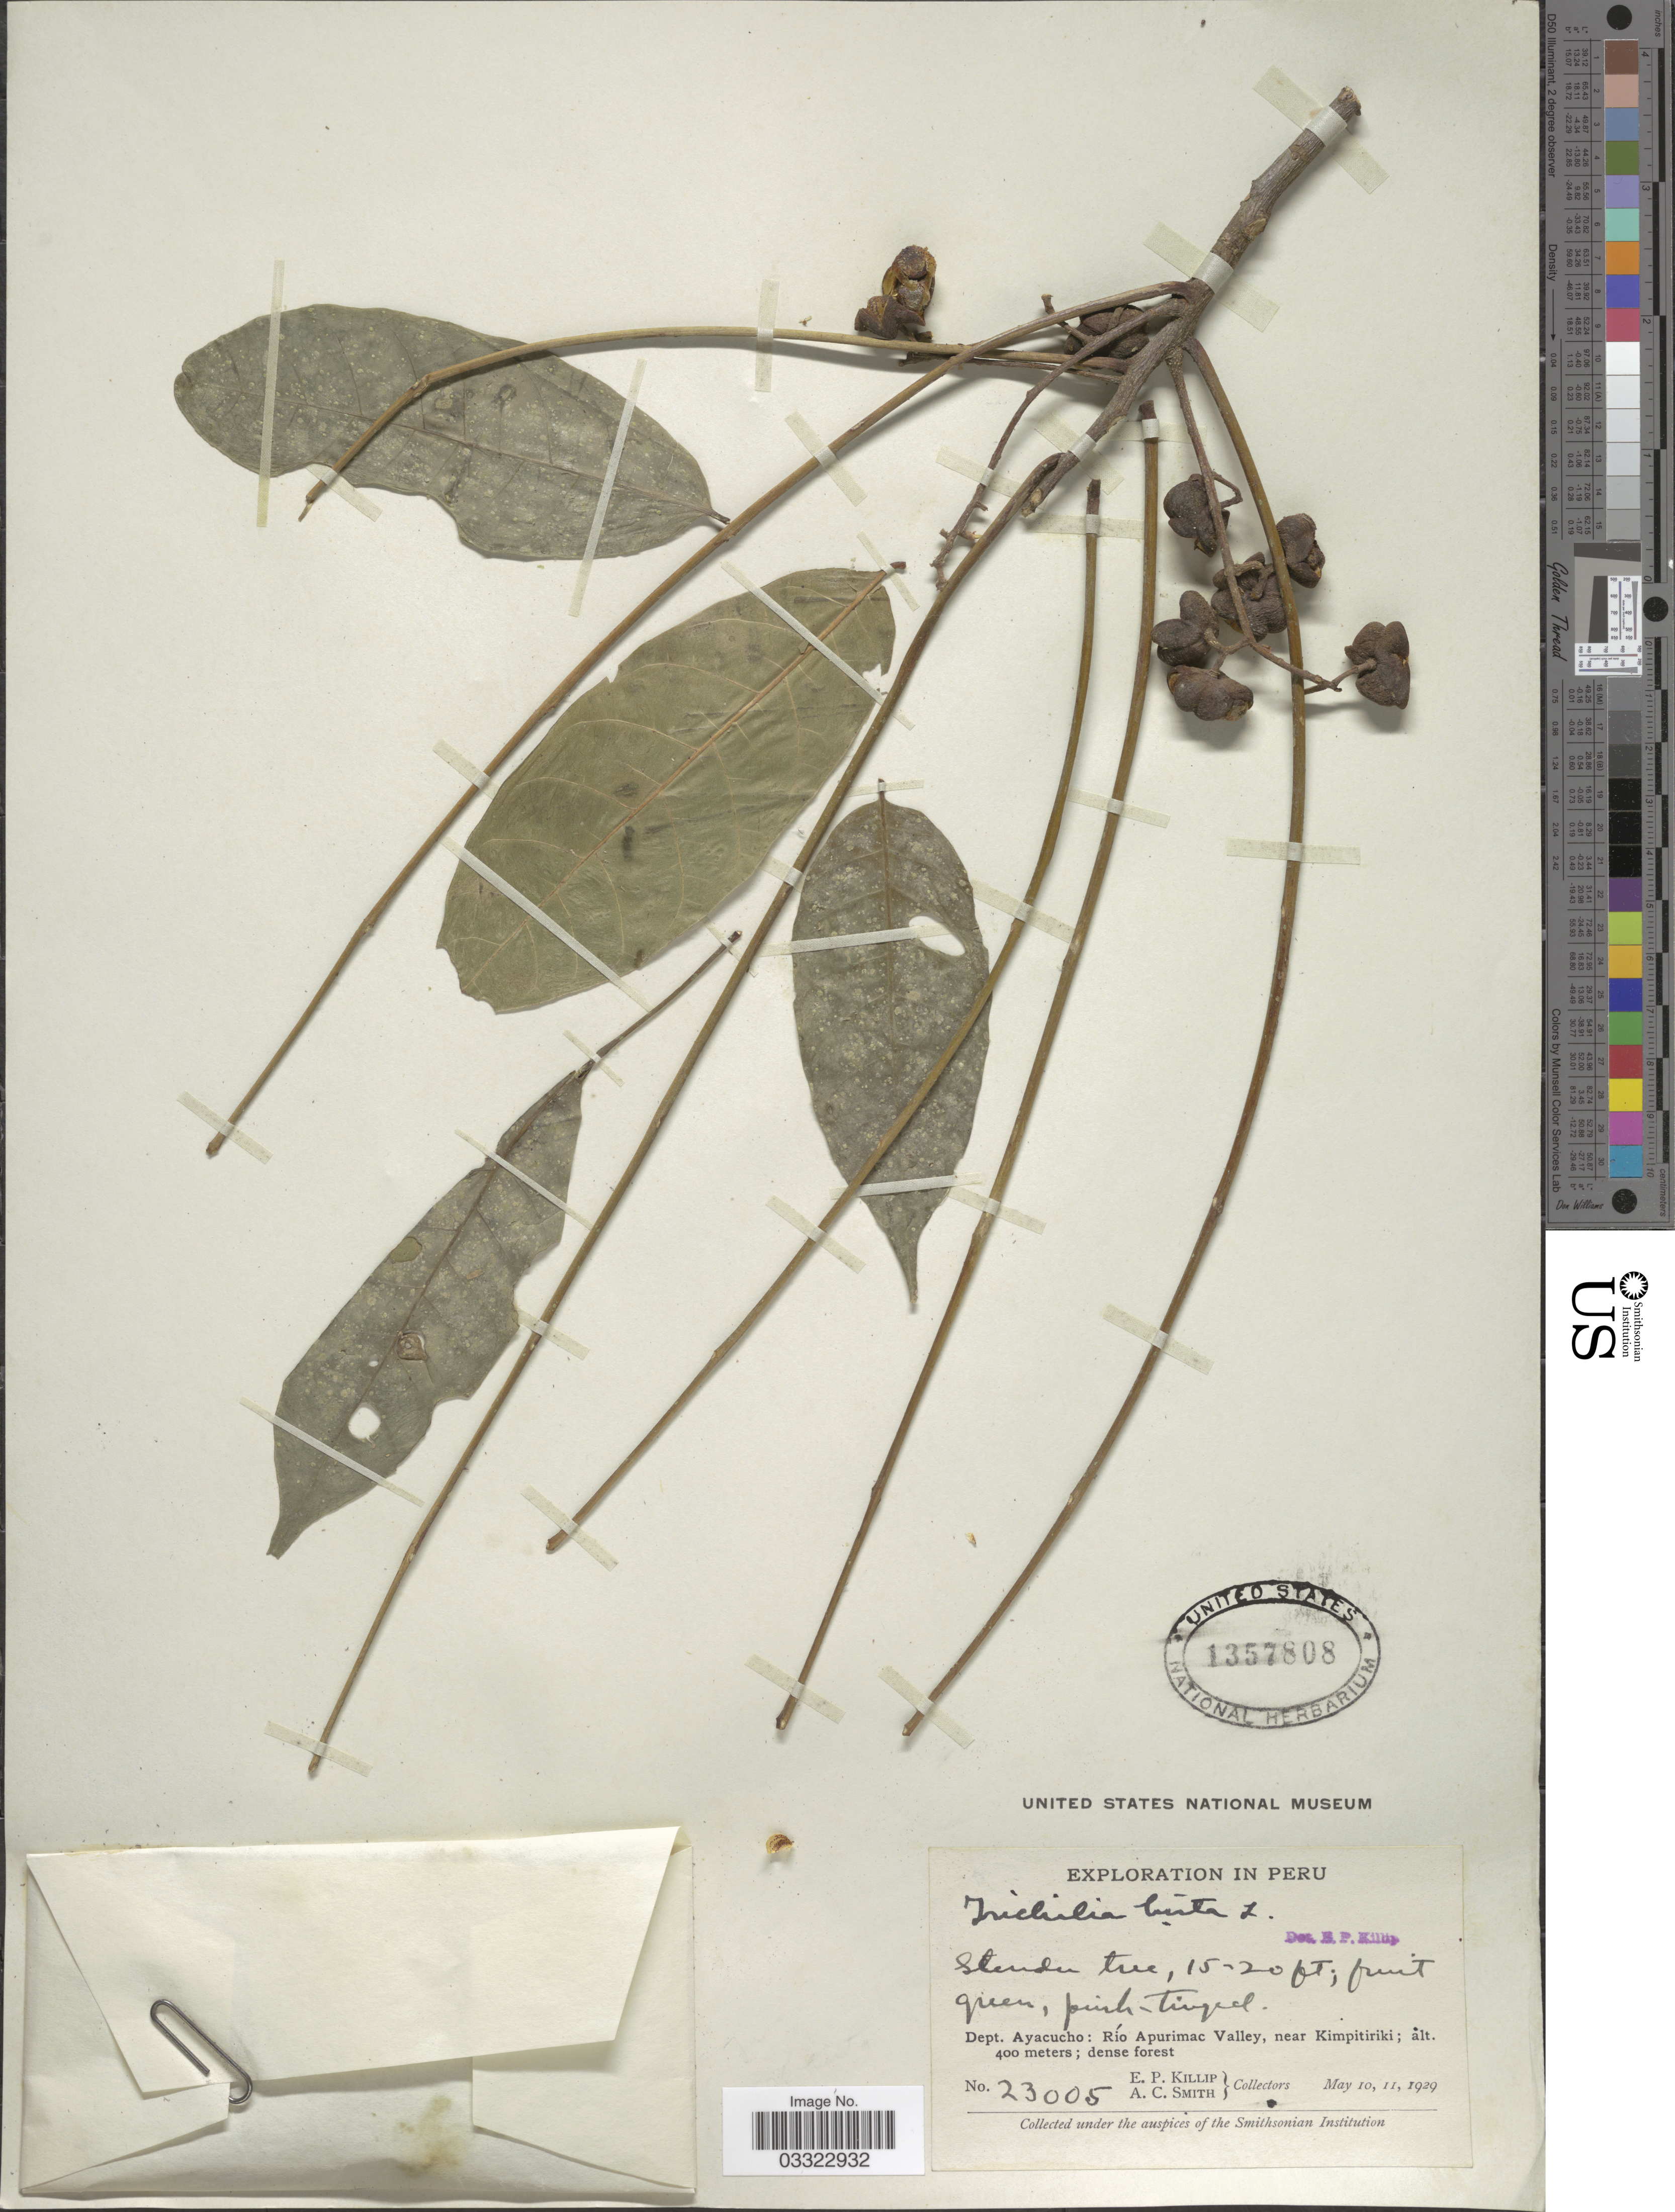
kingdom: Plantae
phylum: Tracheophyta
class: Magnoliopsida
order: Sapindales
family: Meliaceae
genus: Trichilia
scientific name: Trichilia hirta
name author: L.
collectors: E. P. Killip & A. C. Smith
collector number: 23005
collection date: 1929-05-10/1929-05-11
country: Peru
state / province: Ayacucho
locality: Dept. Ayacucho: Río Apurimac Valley, near Kimpitiriki.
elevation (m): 400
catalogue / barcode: US 1357808